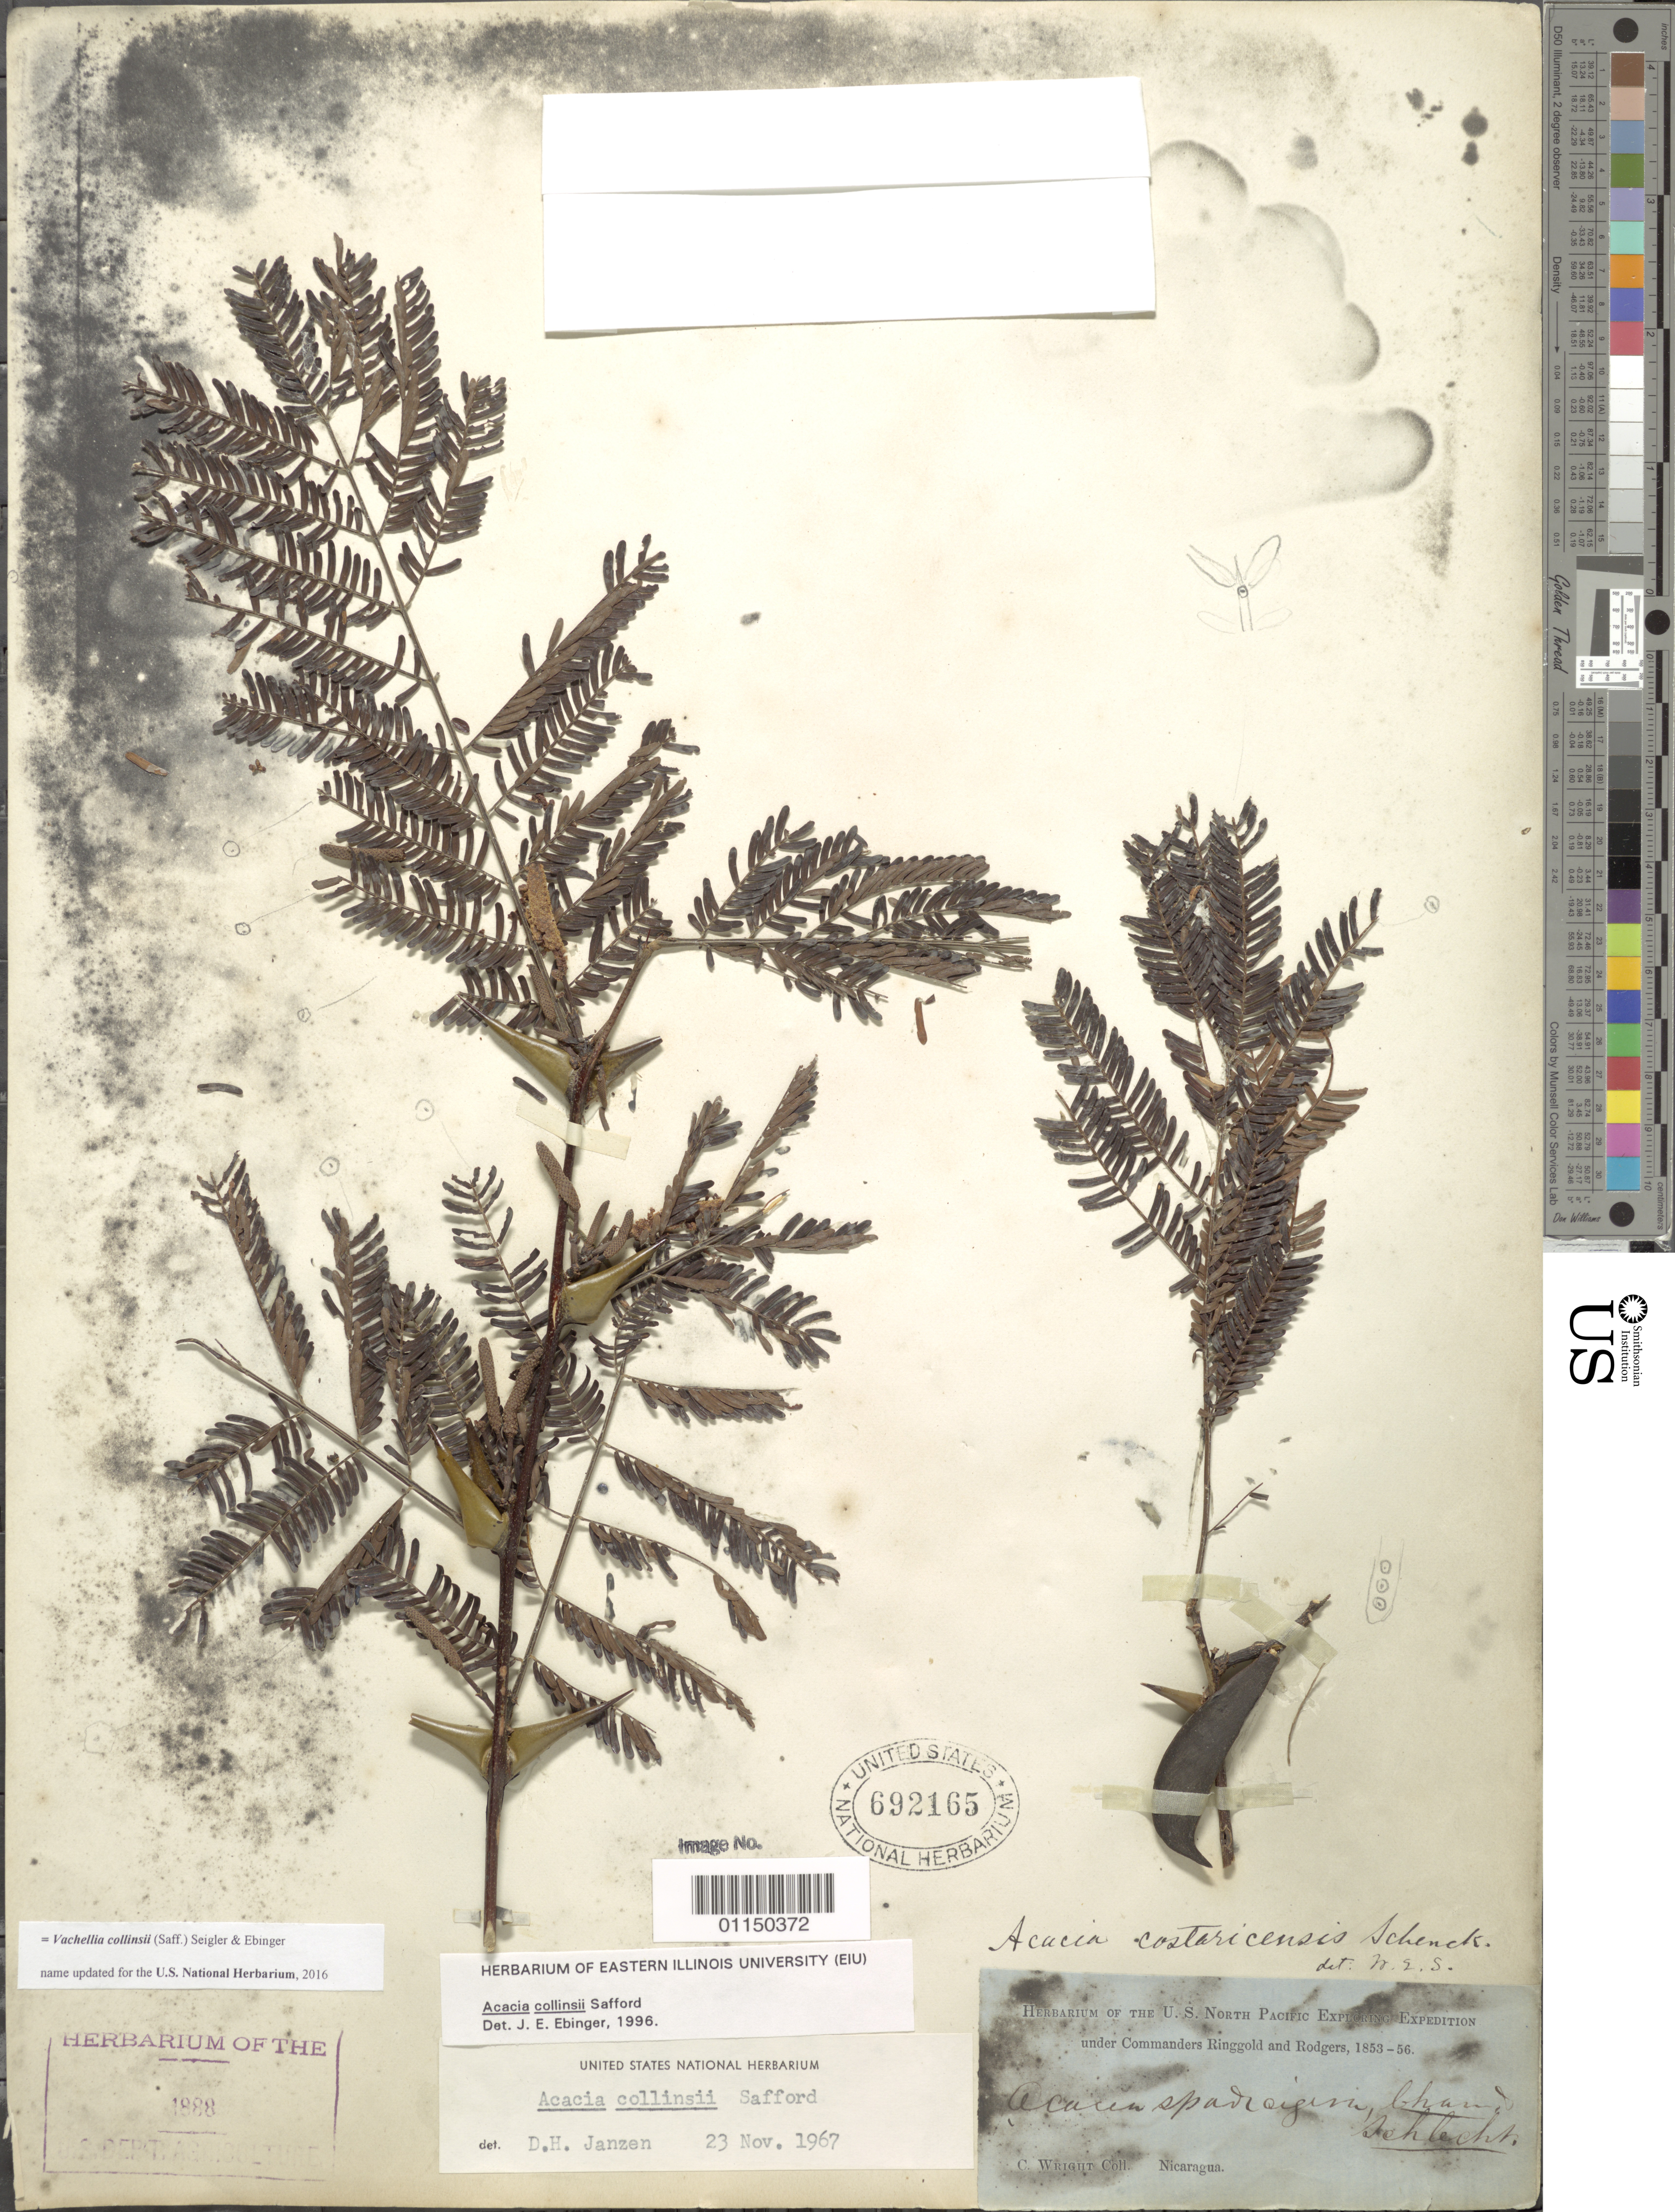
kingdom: Plantae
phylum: Tracheophyta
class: Magnoliopsida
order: Fabales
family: Fabaceae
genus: Vachellia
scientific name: Vachellia collinsii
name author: (Saff.) Seigler & Ebinger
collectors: C. Wright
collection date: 1853/1856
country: Nicaragua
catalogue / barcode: US 692165